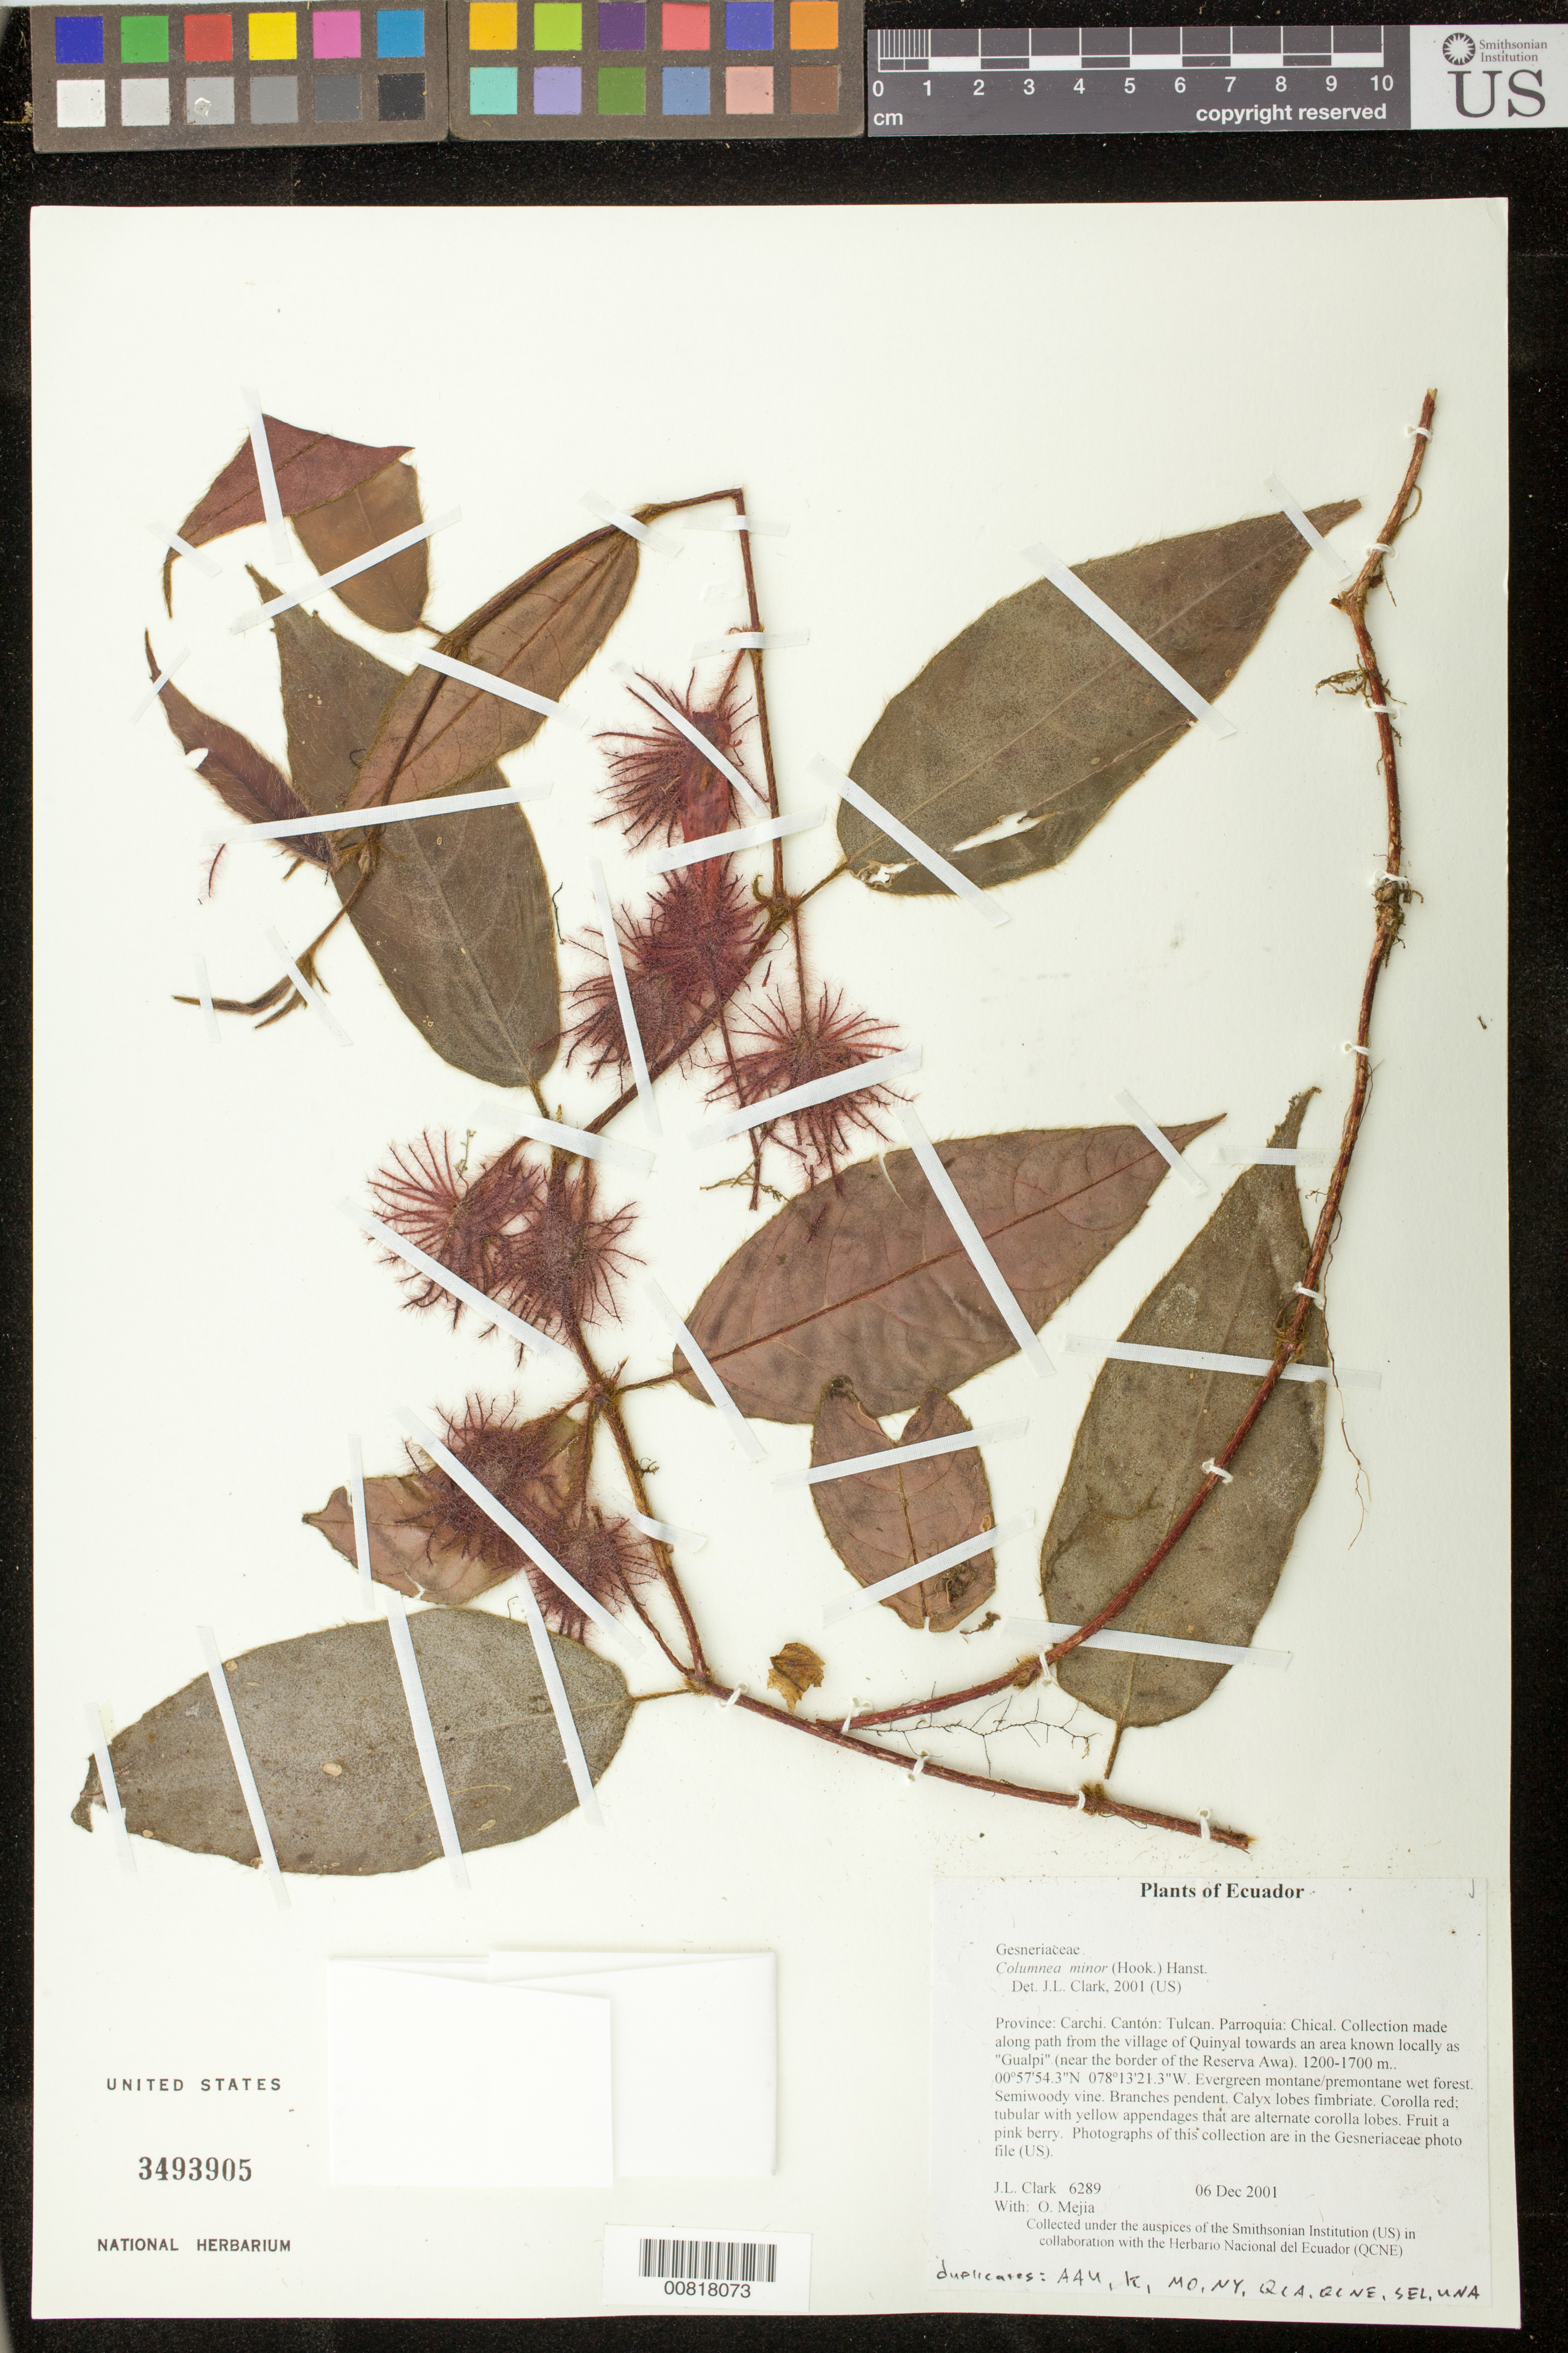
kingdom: Plantae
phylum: Tracheophyta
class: Magnoliopsida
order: Lamiales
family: Gesneriaceae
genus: Columnea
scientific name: Columnea minor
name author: (Hook.) Hanst.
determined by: Clark, J. L., (SEL), The Marie Selby Botanical Garden (UNITED STATES)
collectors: J. L. Clark & O. Mejia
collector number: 6289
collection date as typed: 06 Dec 2001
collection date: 2001-12-06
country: Ecuador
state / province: Carchi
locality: Tulcan. Parroquia: Chical. Collection made along path from the village of Quinyal towards an area known locally as "Gualpi" (near the border of the Reserva Awa).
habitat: Evergreen montane/premontane wet forest.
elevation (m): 1200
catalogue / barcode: US 3493905